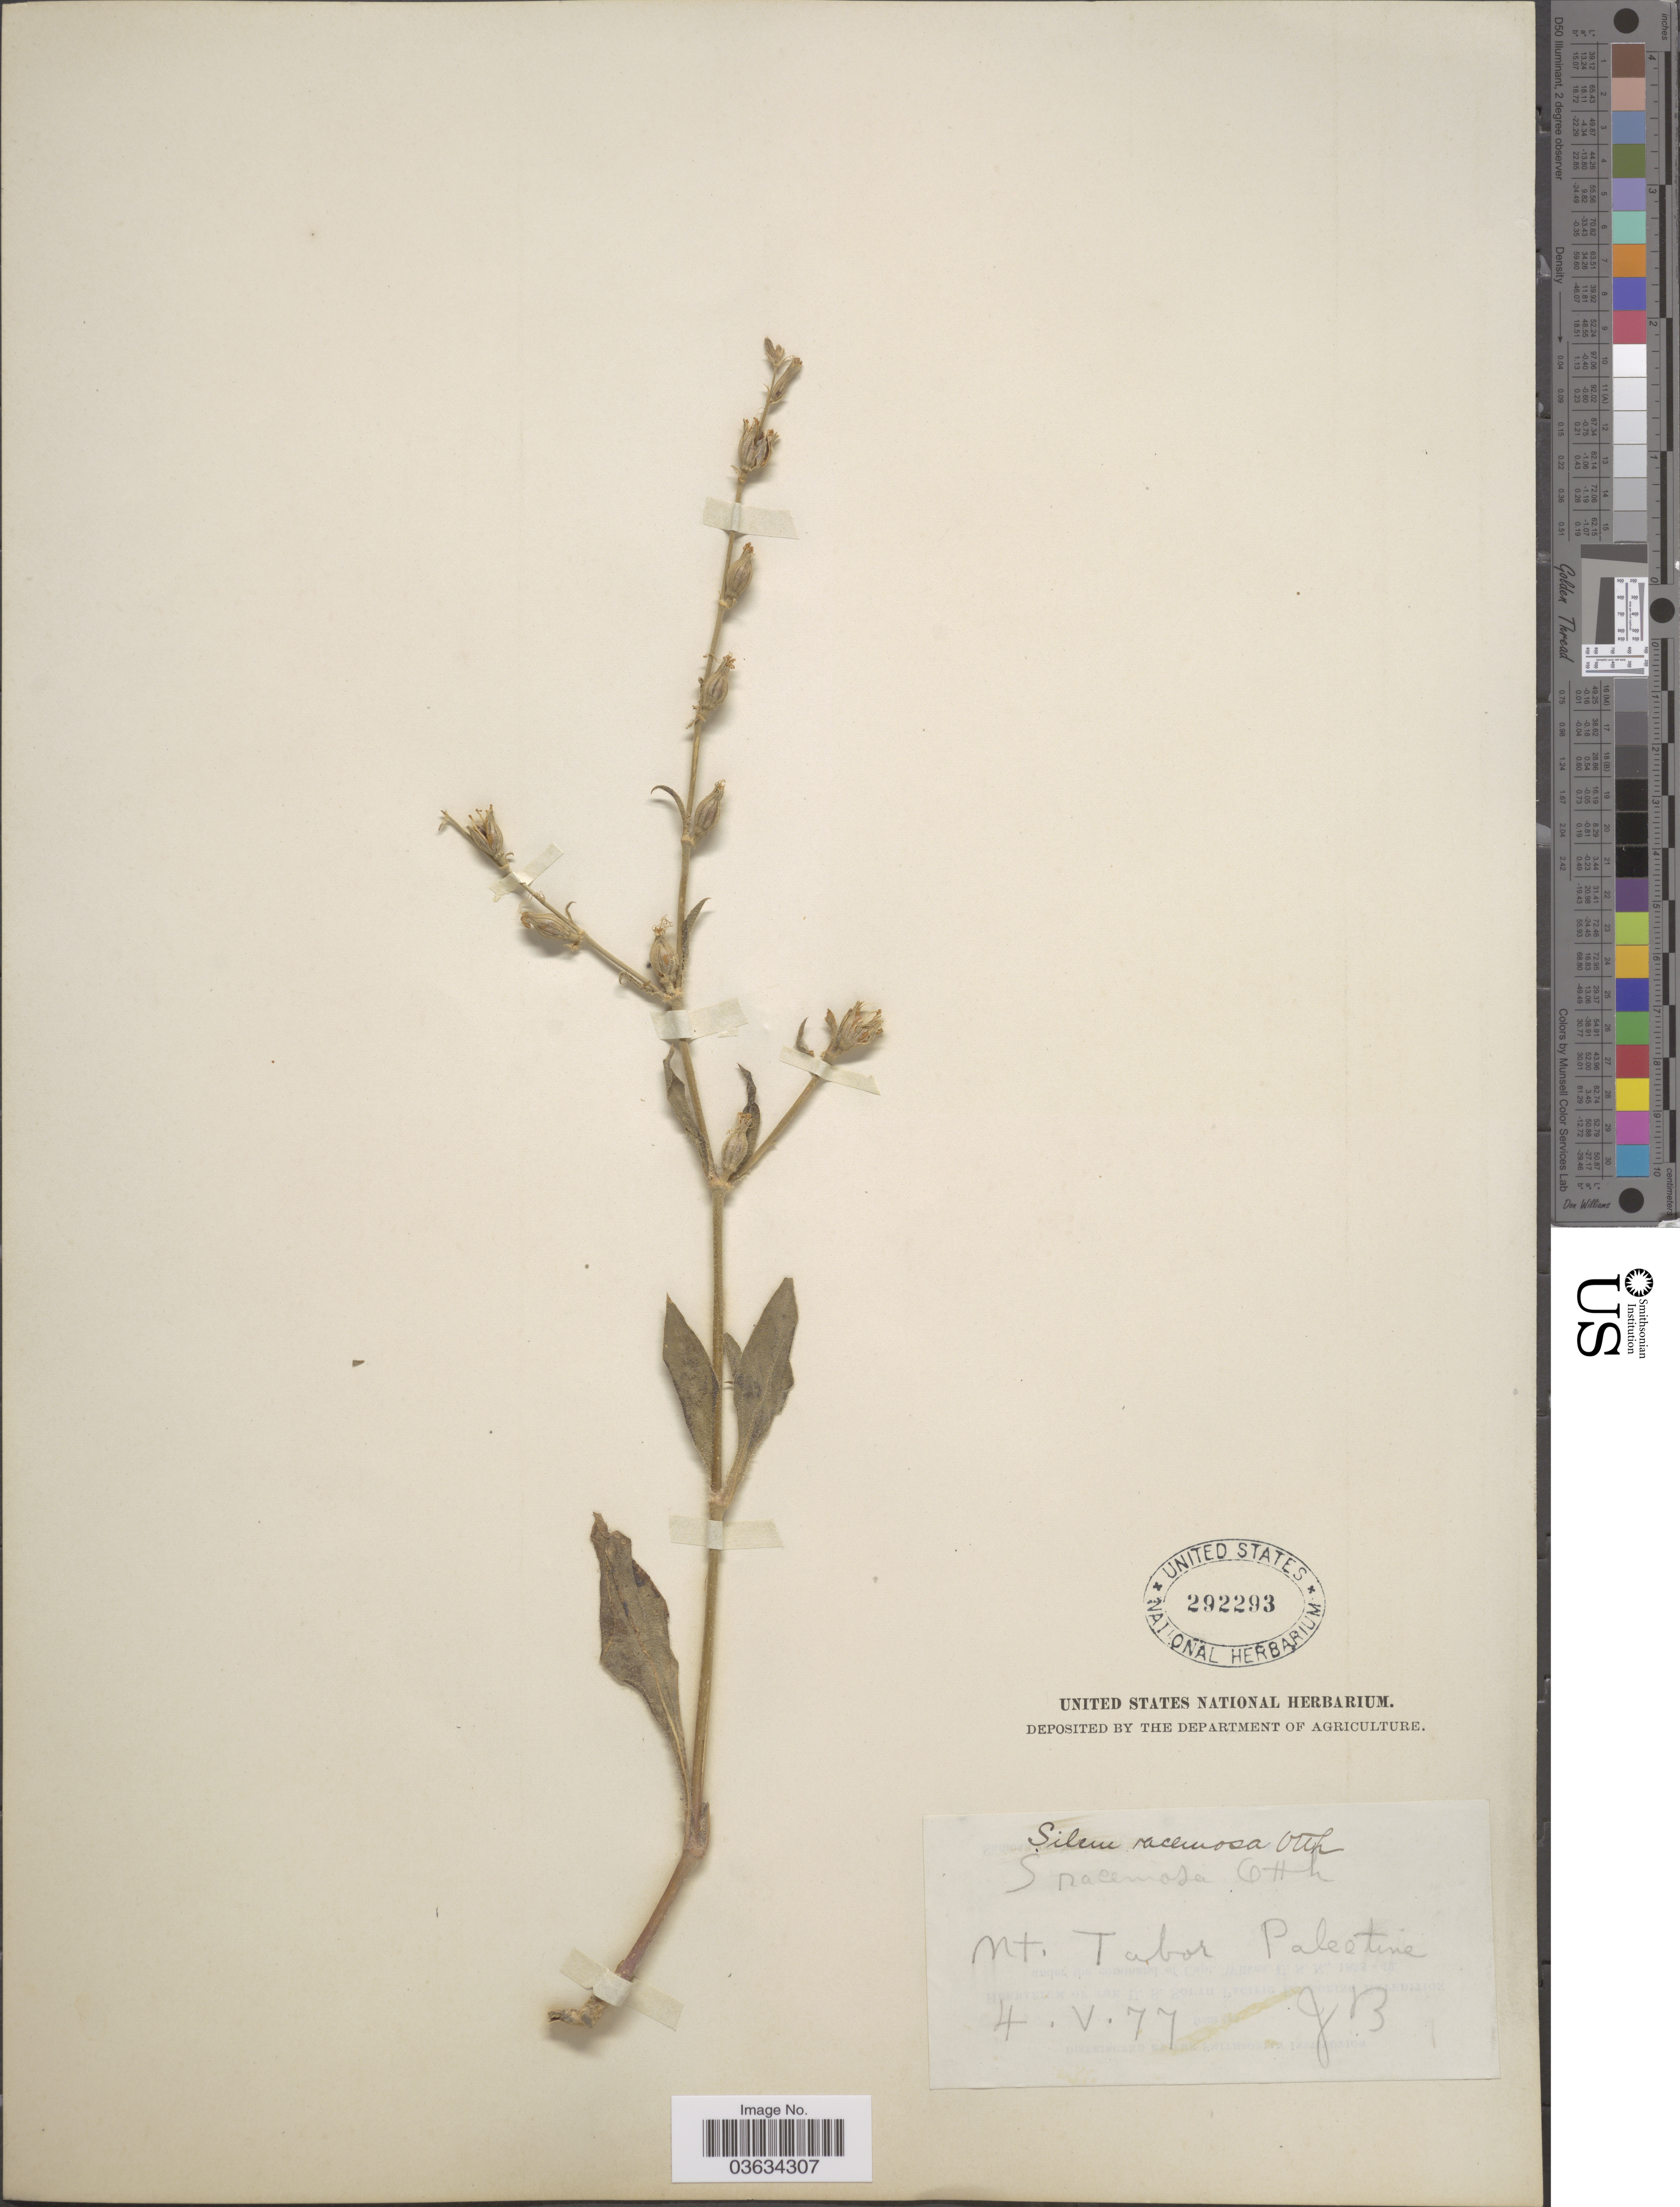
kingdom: Plantae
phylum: Tracheophyta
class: Magnoliopsida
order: Caryophyllales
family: Caryophyllaceae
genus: Silene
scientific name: Silene racemosa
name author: Otth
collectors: J. B.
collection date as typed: Transcribed d/m/y: 4/5/77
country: Israel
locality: Mt. Tabor. Palestine.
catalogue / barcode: US 292293